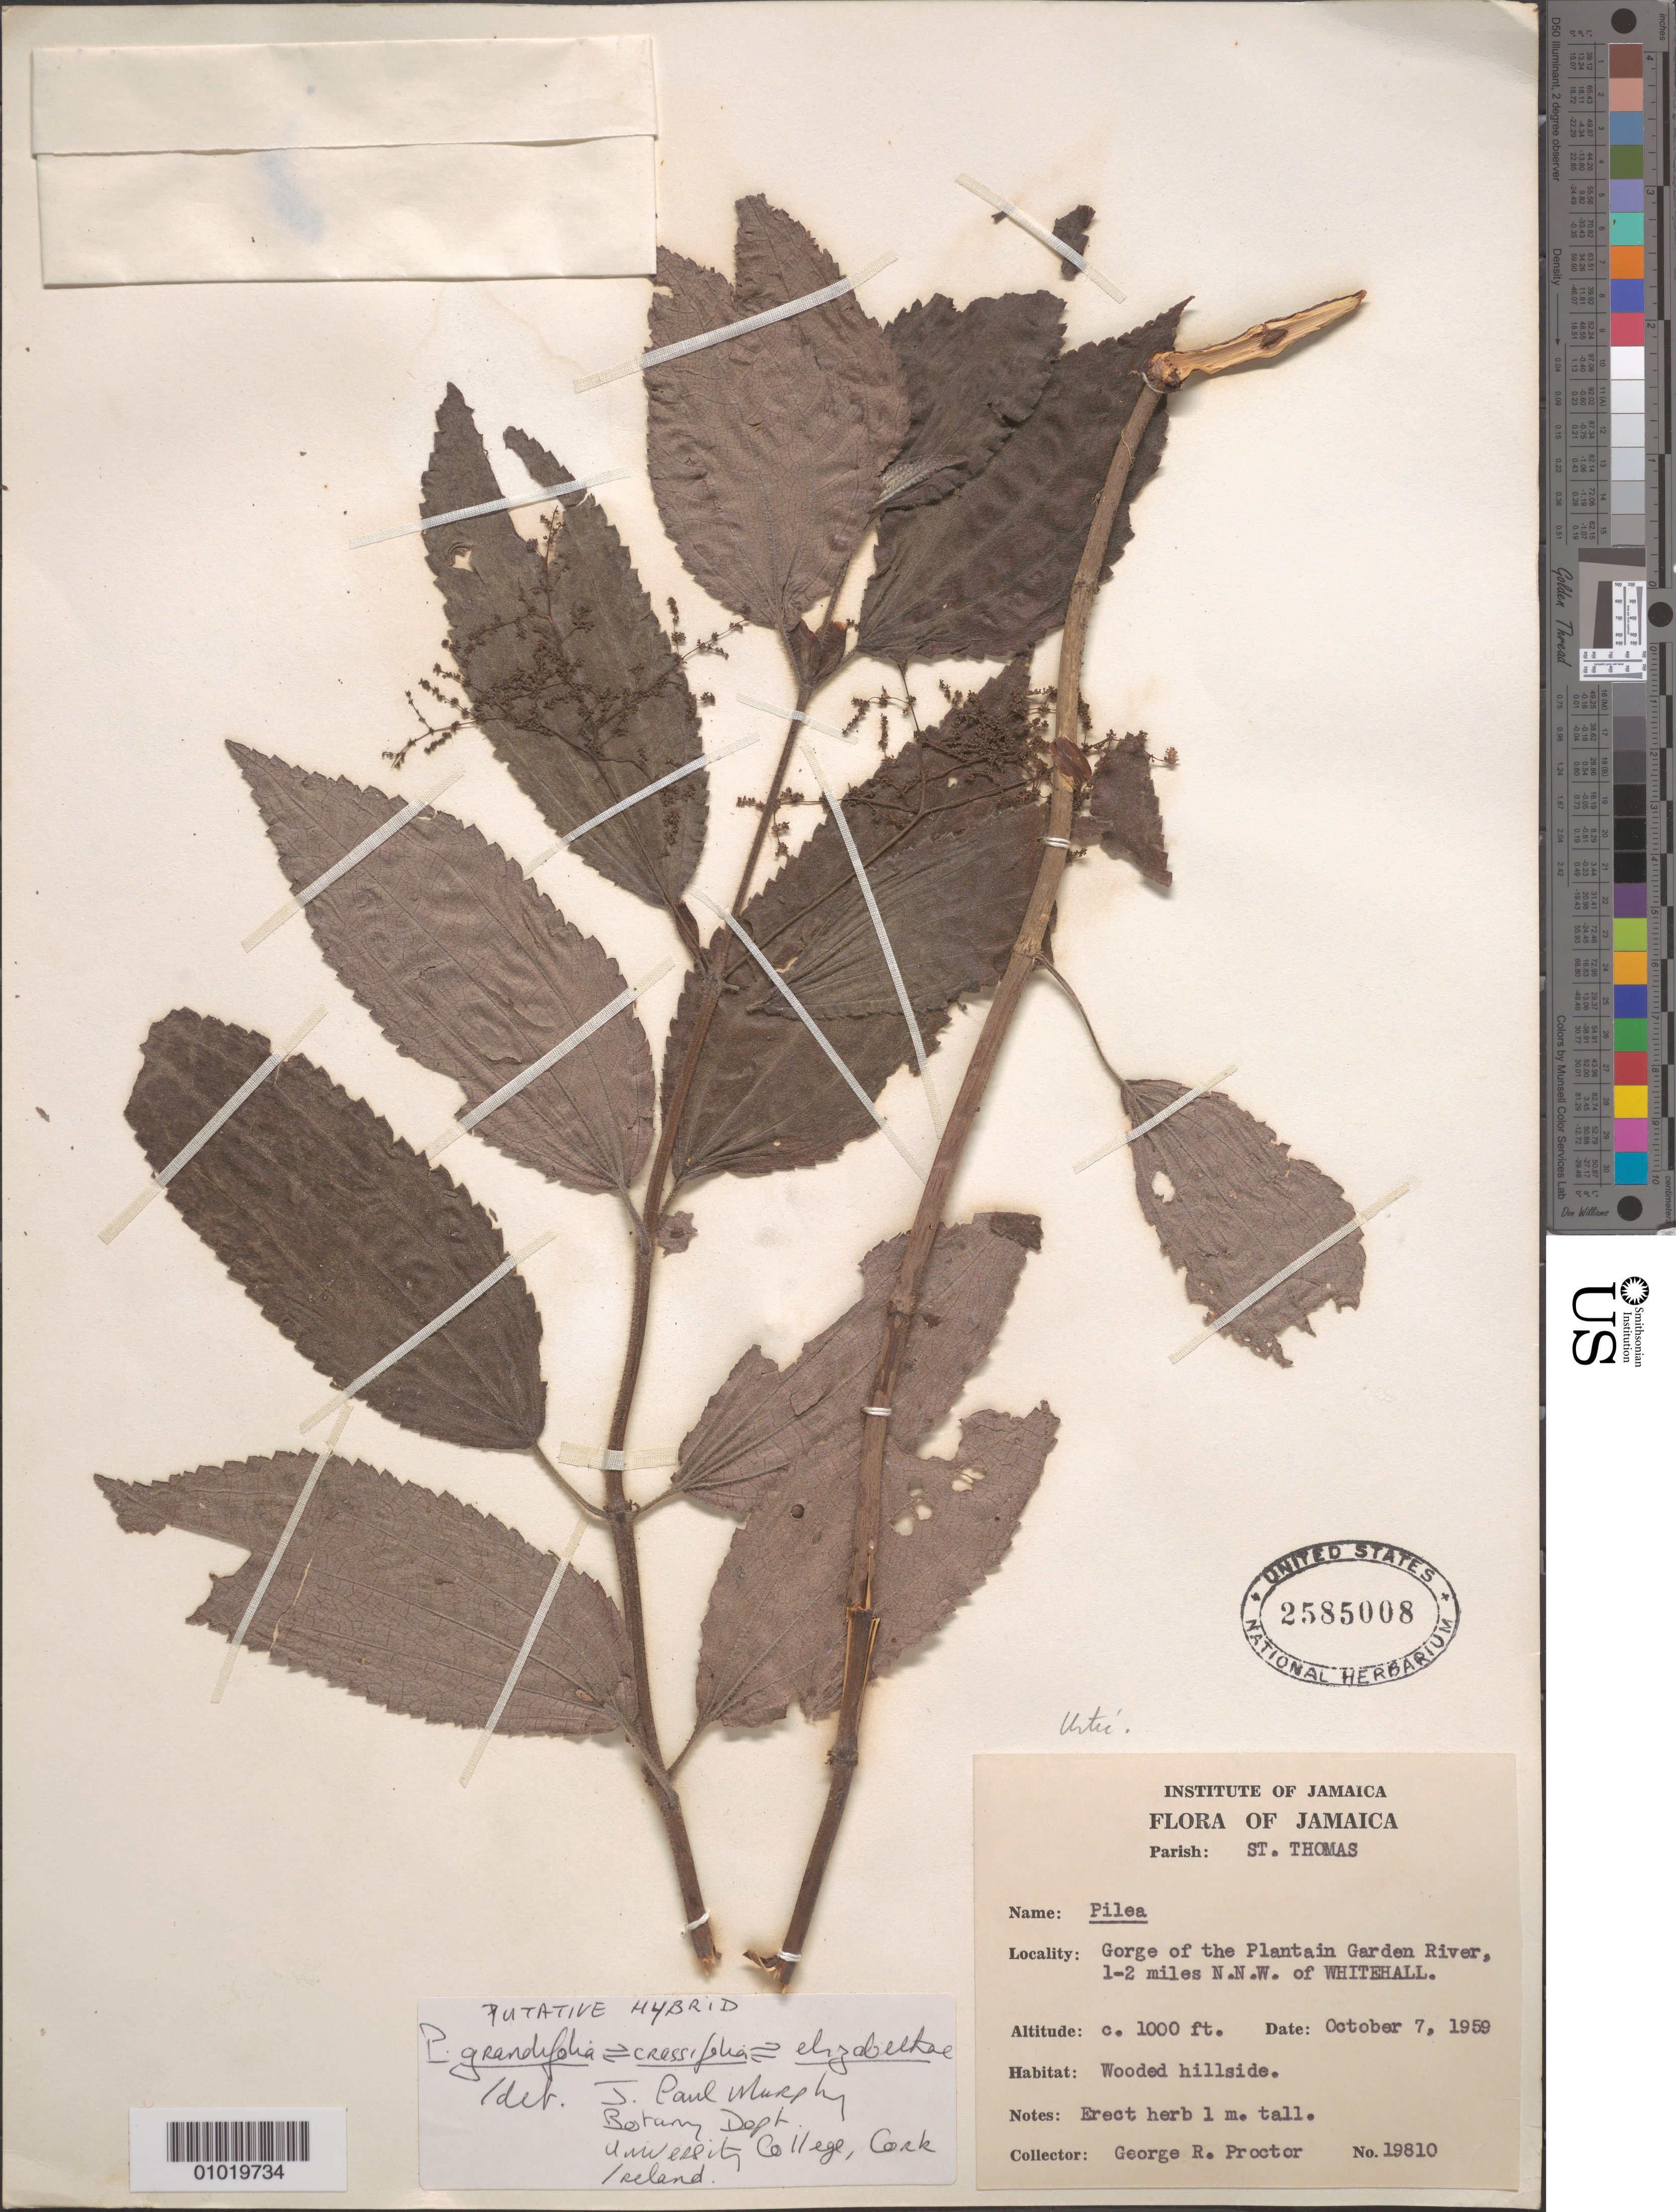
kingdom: Plantae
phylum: Tracheophyta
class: Magnoliopsida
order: Rosales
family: Urticaceae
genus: Pilea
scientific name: Pilea sp.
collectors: G. R. Proctor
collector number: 19810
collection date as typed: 07 Oct 1959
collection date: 1959-10-07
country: Jamaica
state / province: Saint Thomas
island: Jamaica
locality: Gorge of the Plantain Garden River, 1-2 mi NNW of Whitehall. Wooded hillside.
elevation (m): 305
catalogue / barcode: US 2585008